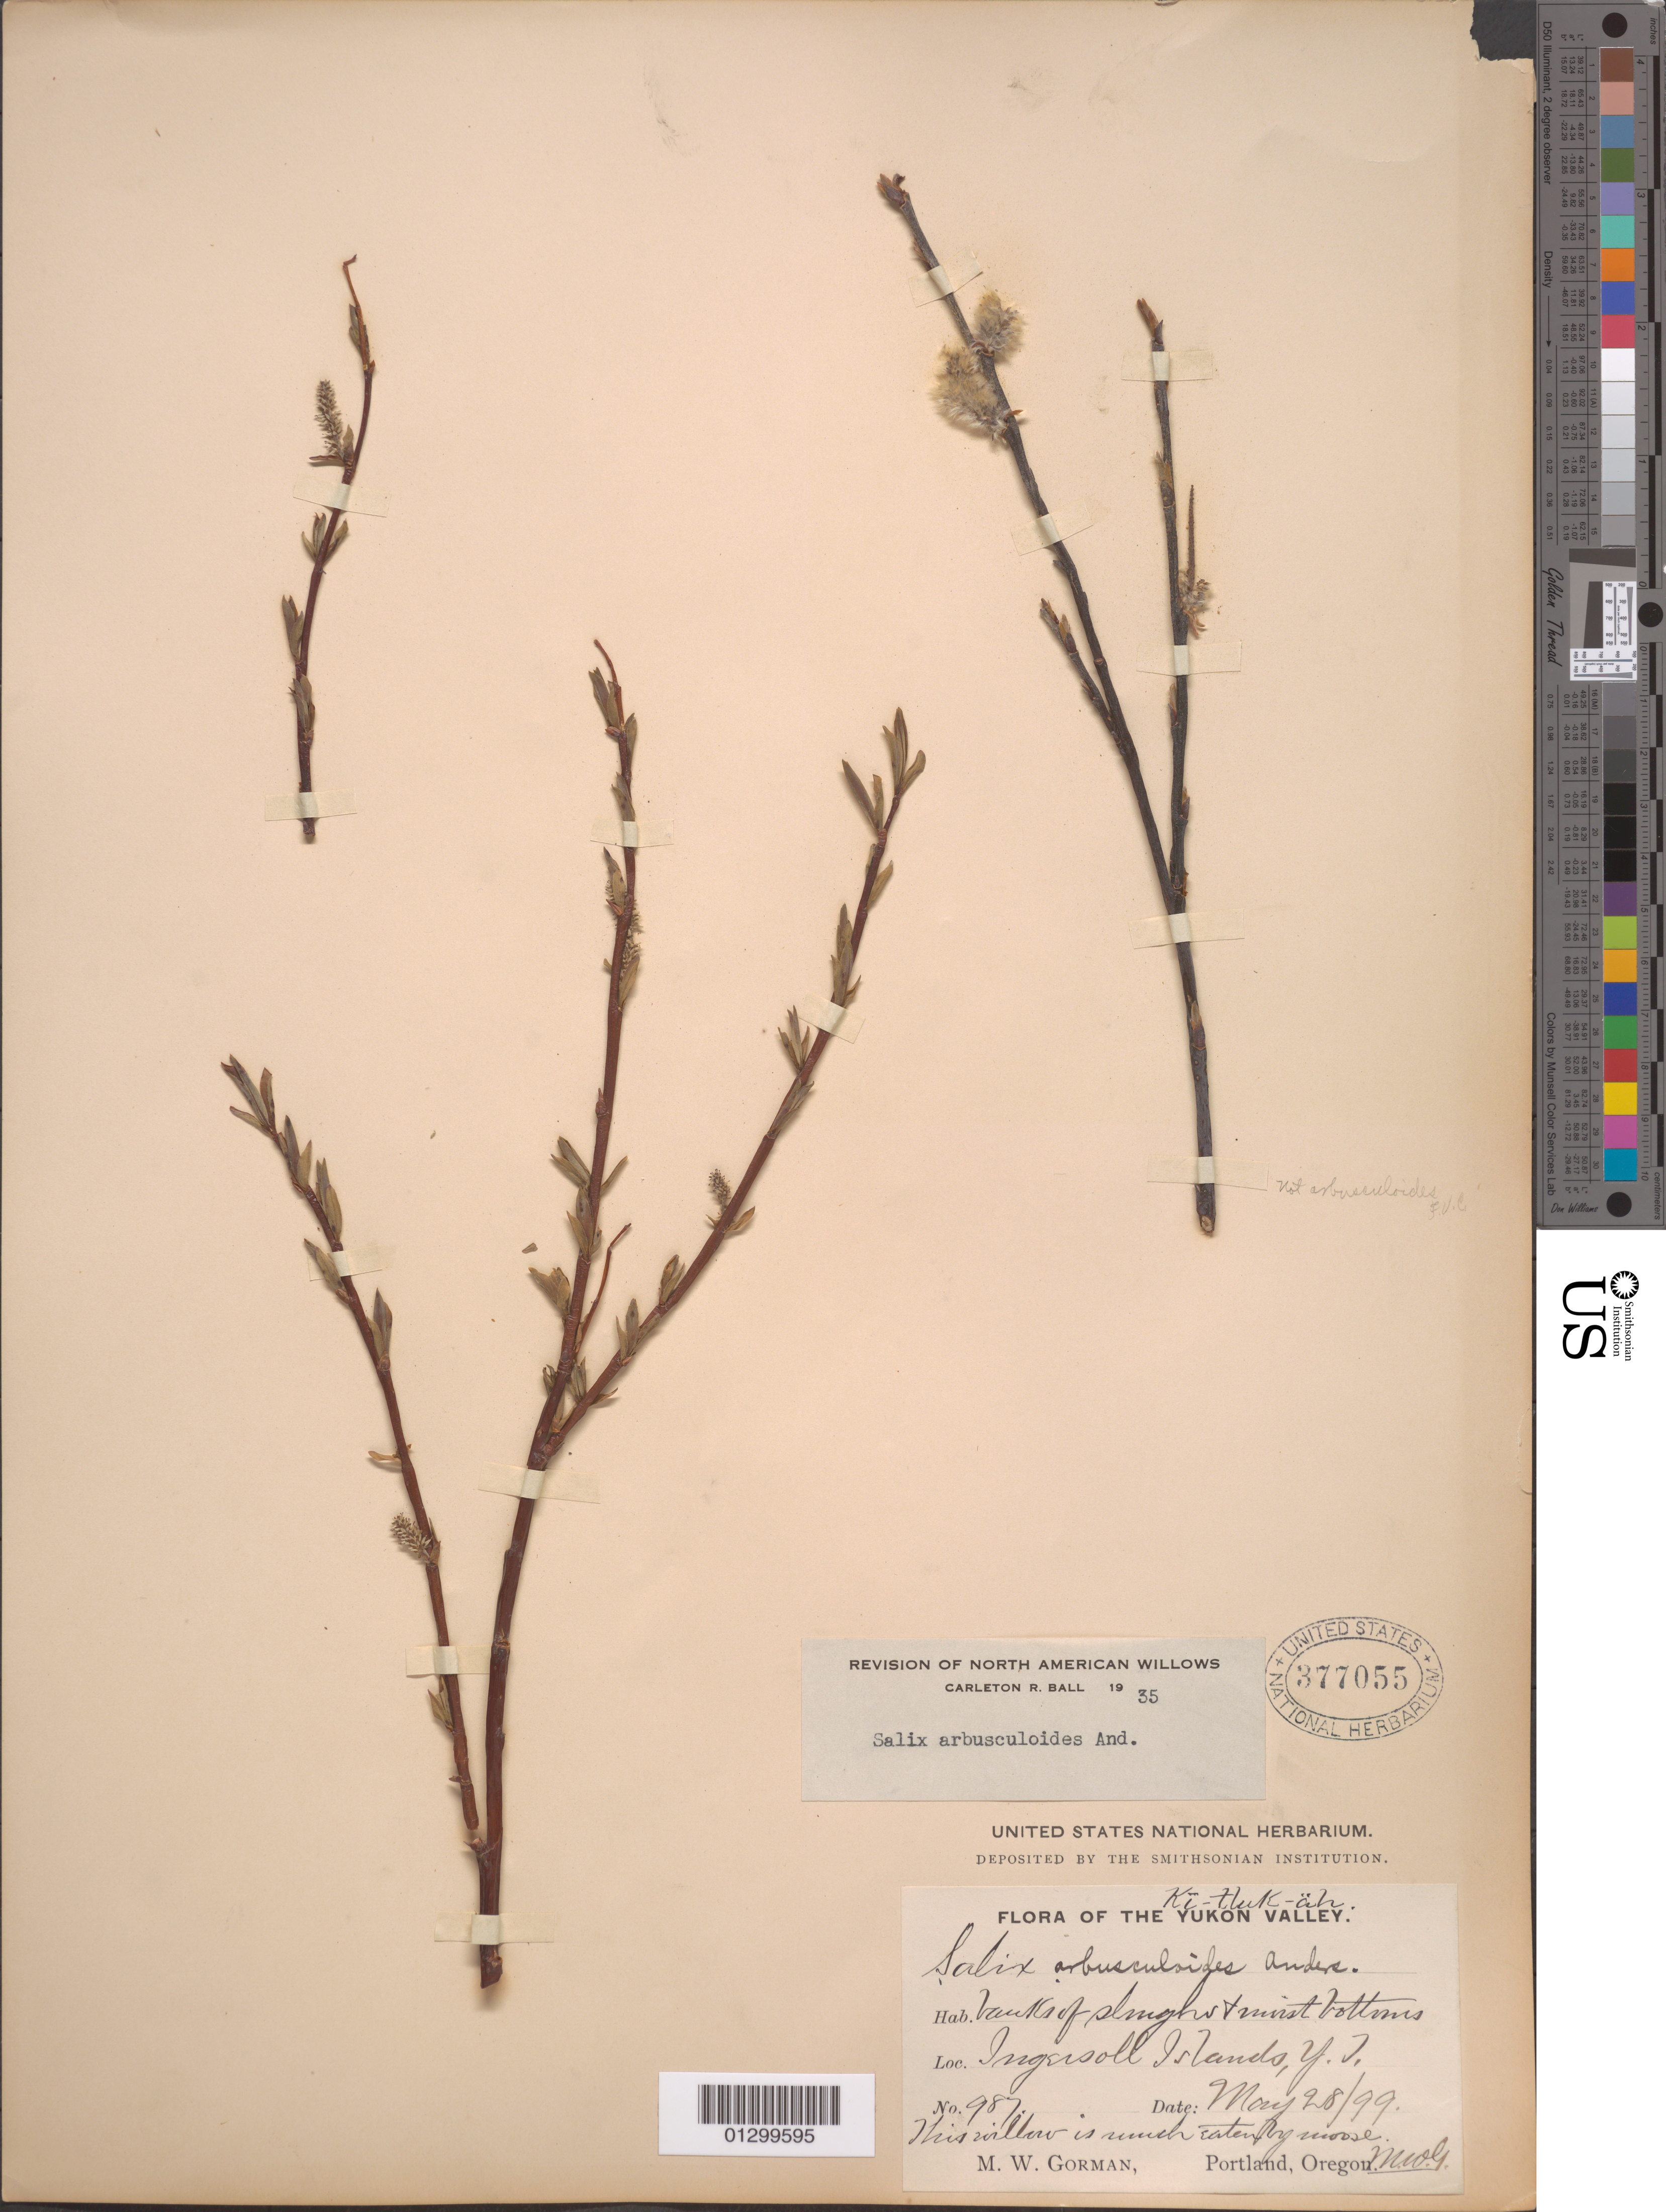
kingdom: Plantae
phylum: Tracheophyta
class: Magnoliopsida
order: Malpighiales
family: Salicaceae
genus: Salix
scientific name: Salix arbusculoides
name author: Andersson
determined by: Ball, C. R.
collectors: M. W. Gorman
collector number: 987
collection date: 1899-05-28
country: Canada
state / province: Yukon Territory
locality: Ingersoll Islands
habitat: Banks of sloughs and moist bottoms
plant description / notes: This willow is much eaten by moose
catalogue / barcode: US 377055